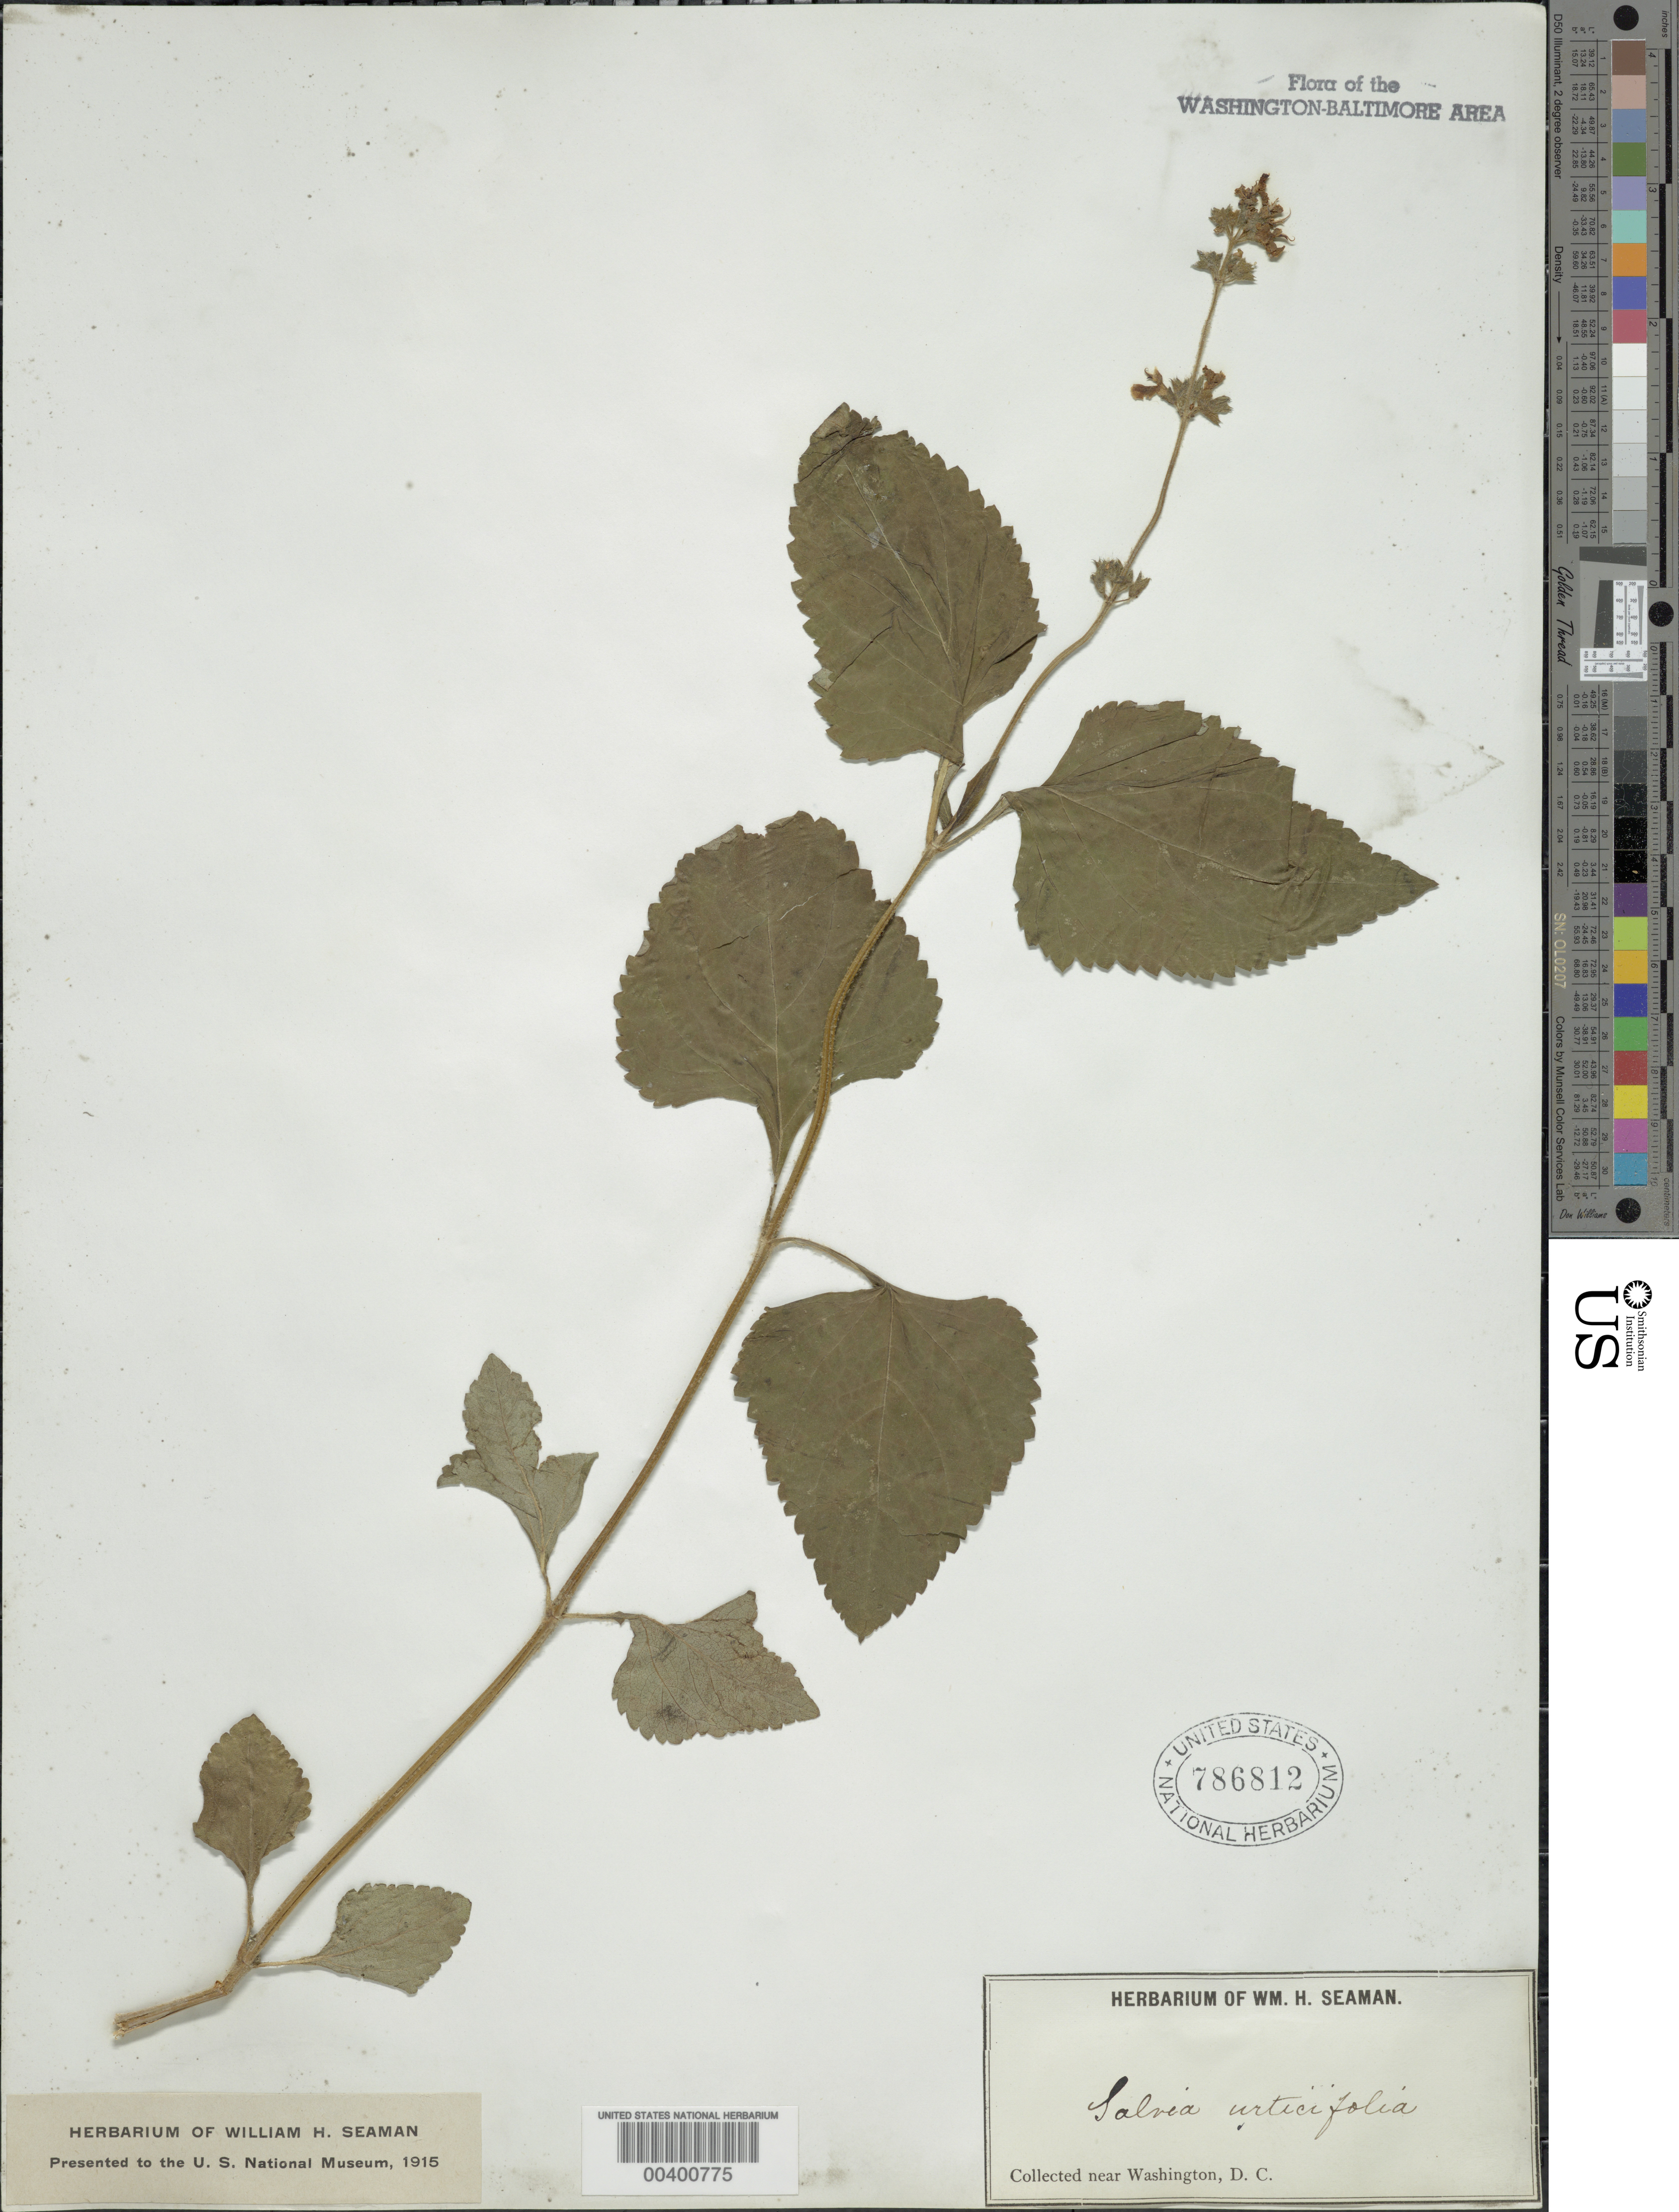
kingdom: Plantae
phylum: Tracheophyta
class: Magnoliopsida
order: Lamiales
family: Lamiaceae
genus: Salvia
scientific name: Salvia urticifolia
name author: L.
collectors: W. Seaman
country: United States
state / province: District of Columbia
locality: Washington DC area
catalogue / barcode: US 786812